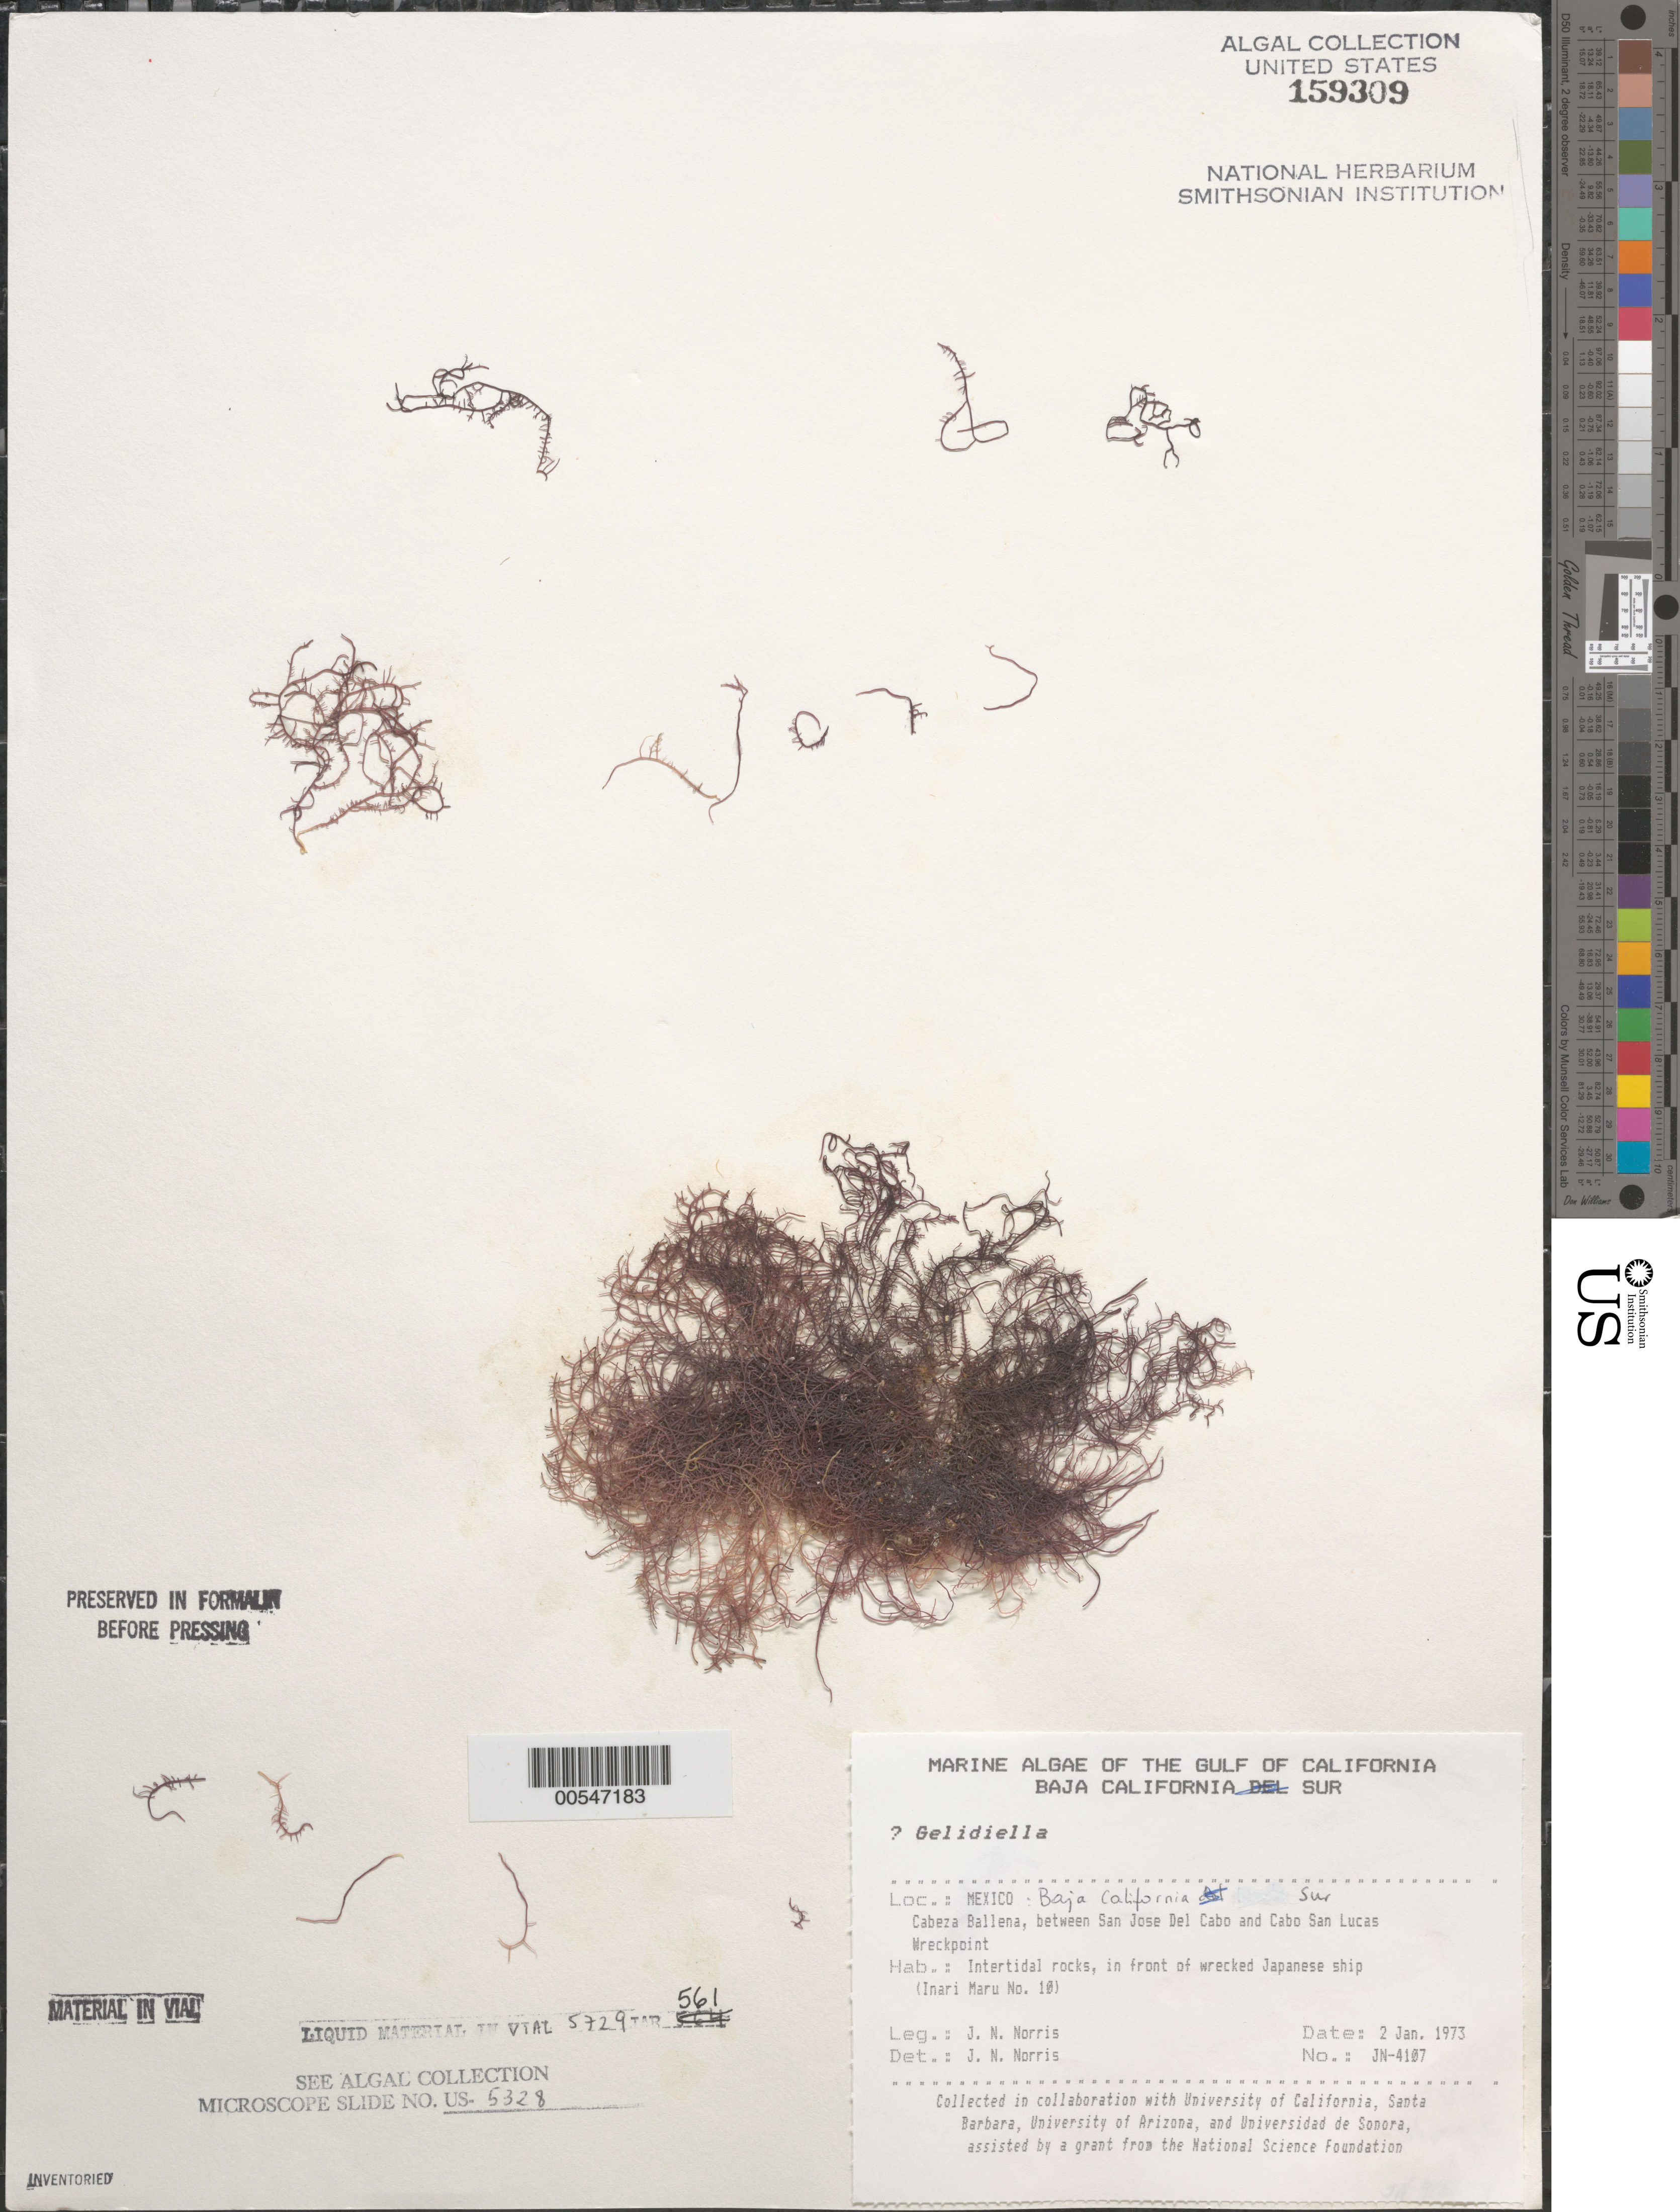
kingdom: Plantae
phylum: Rhodophyta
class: Florideophyceae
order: Gelidiales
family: Gelidiellaceae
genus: Gelidiella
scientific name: Gelidiella sp.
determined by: Norris, James N.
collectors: J. N. Norris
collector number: JN-4107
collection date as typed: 02 Jan 1973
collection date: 1973-01-02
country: Mexico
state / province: Baja California Sur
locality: Cabeza Ballena between San Jose del Cabo and Cabo San Lucas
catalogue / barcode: US 159309